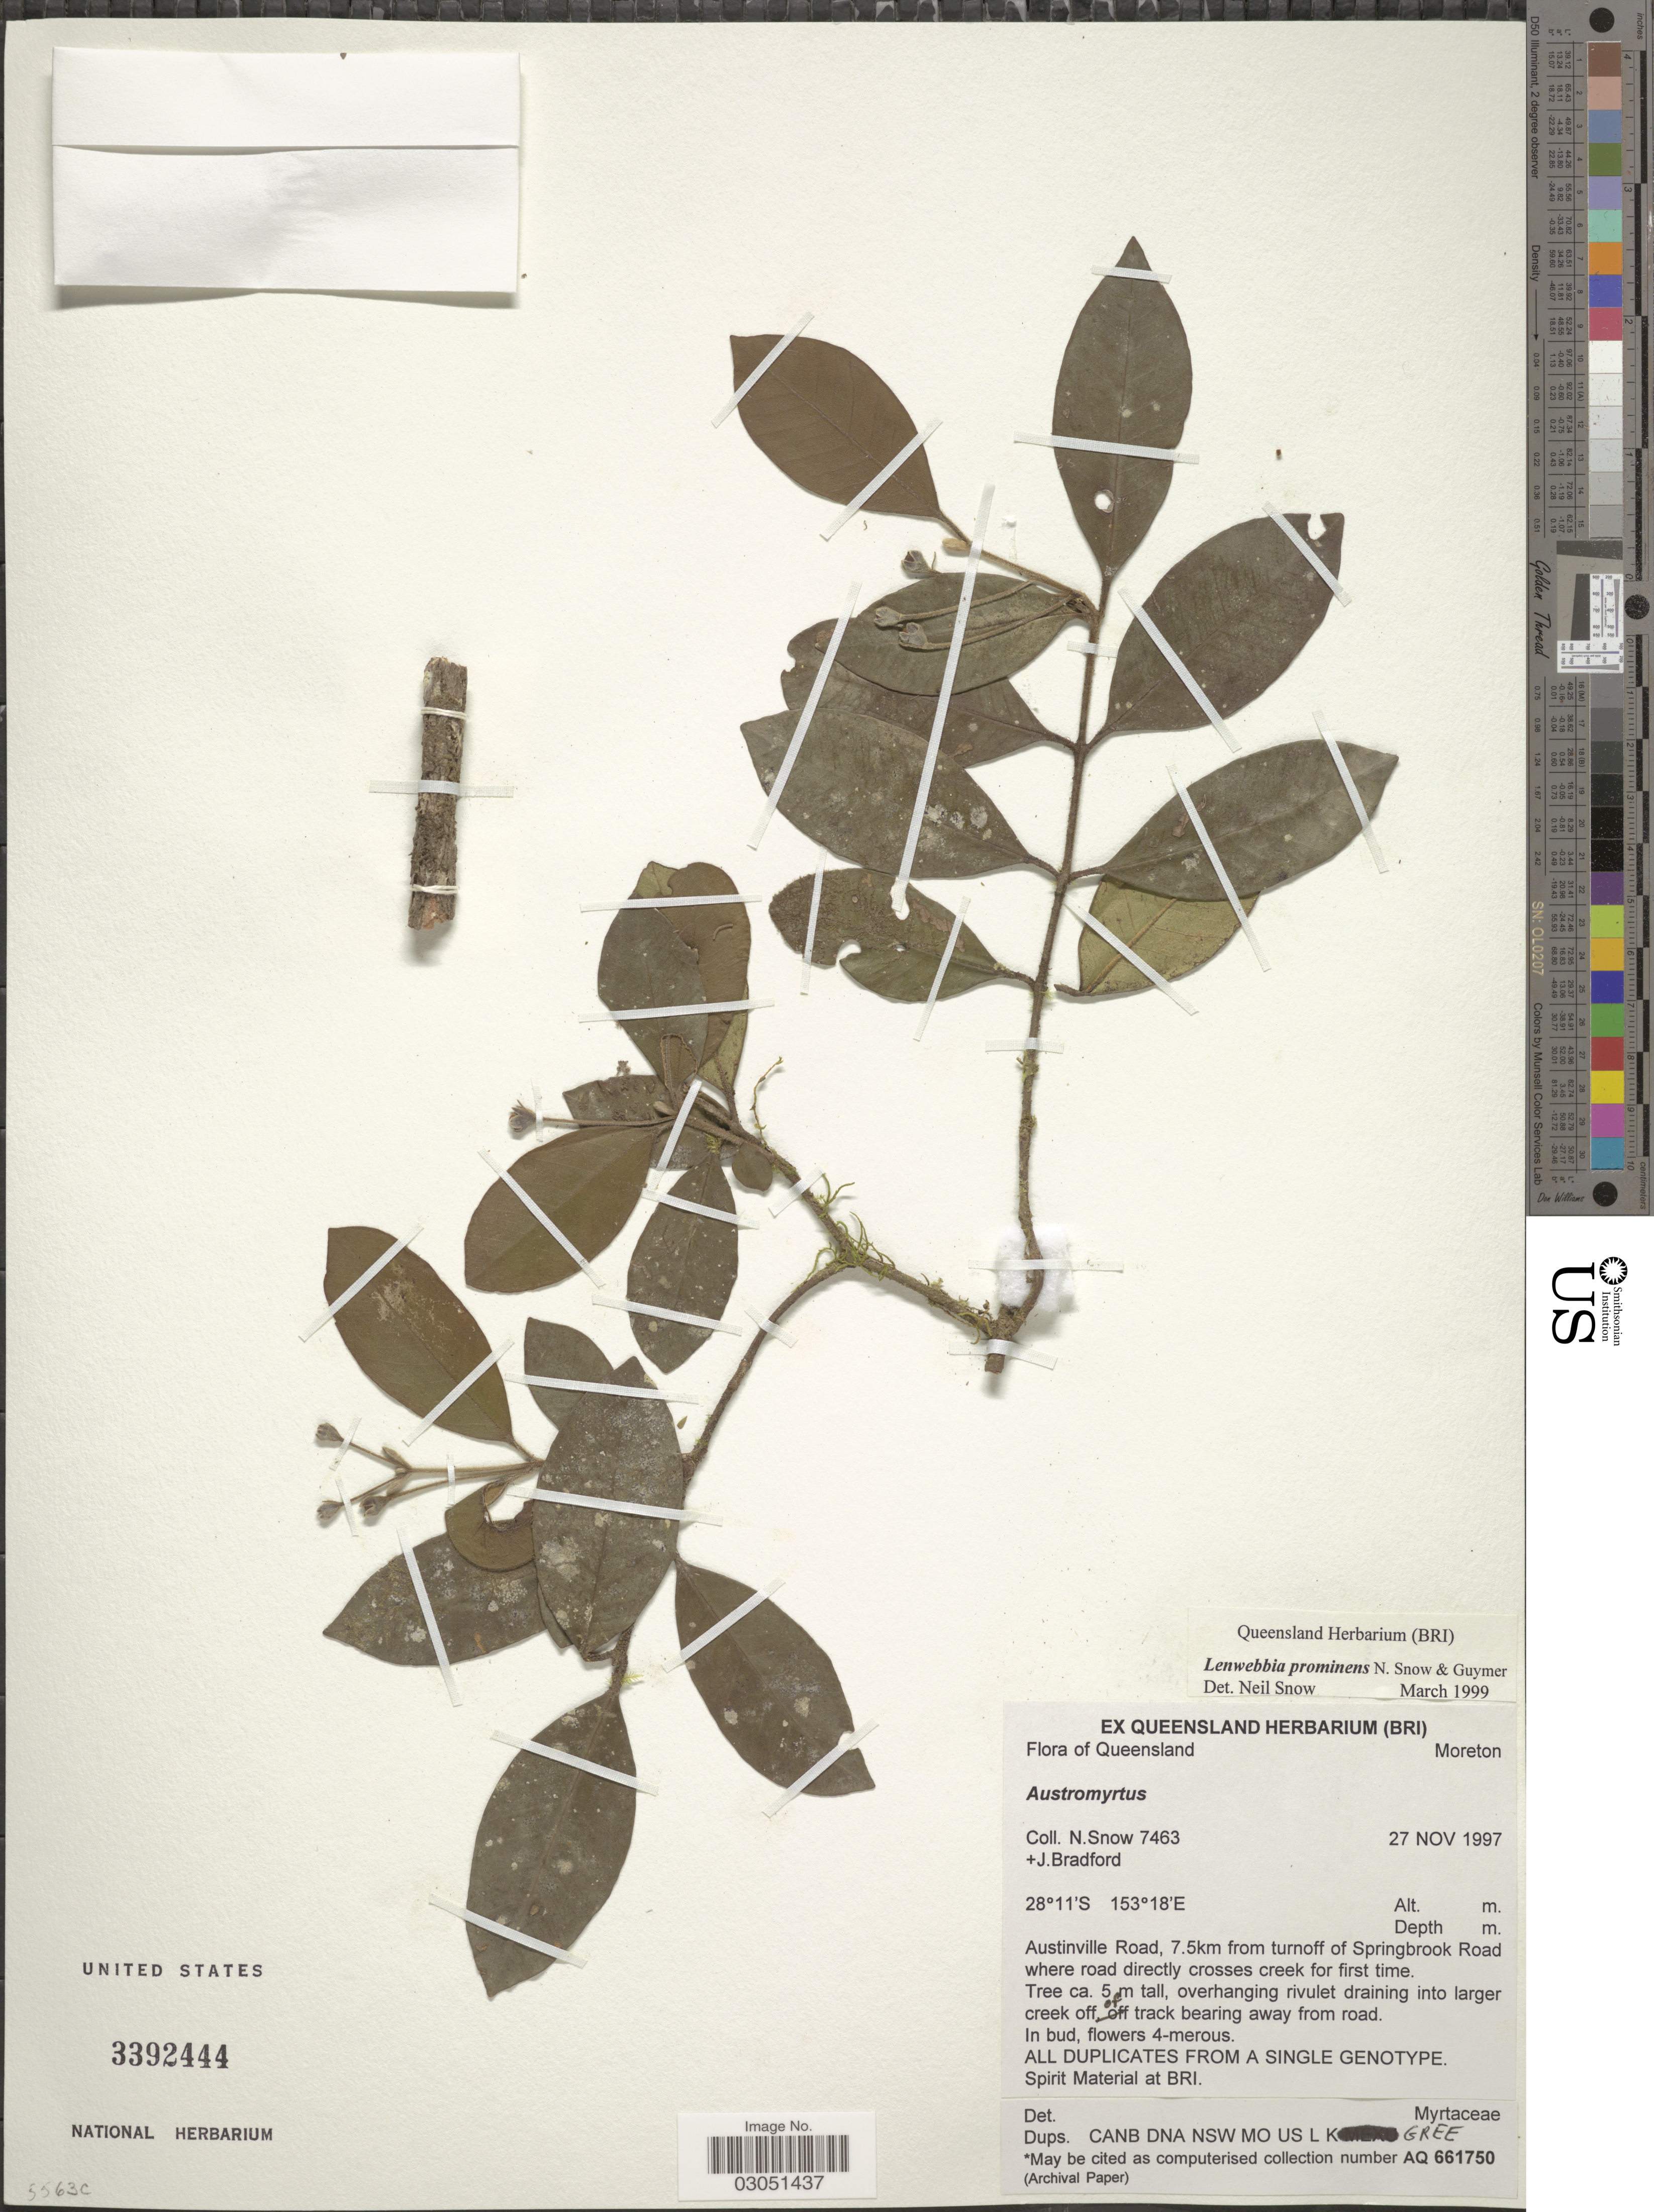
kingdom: Plantae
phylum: Tracheophyta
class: Magnoliopsida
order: Myrtales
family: Myrtaceae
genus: Lenwebbia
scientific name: Lenwebbia prominens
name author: N. Snow & Guymer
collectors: N. Snow & J. Bradford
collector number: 7463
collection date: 1997-11-27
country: Australia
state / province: Queensland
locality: Moreton, Austinville Road, 7.5km from turnoff of Springbook Road where road directly crosses creek for first time.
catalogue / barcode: US 3392444